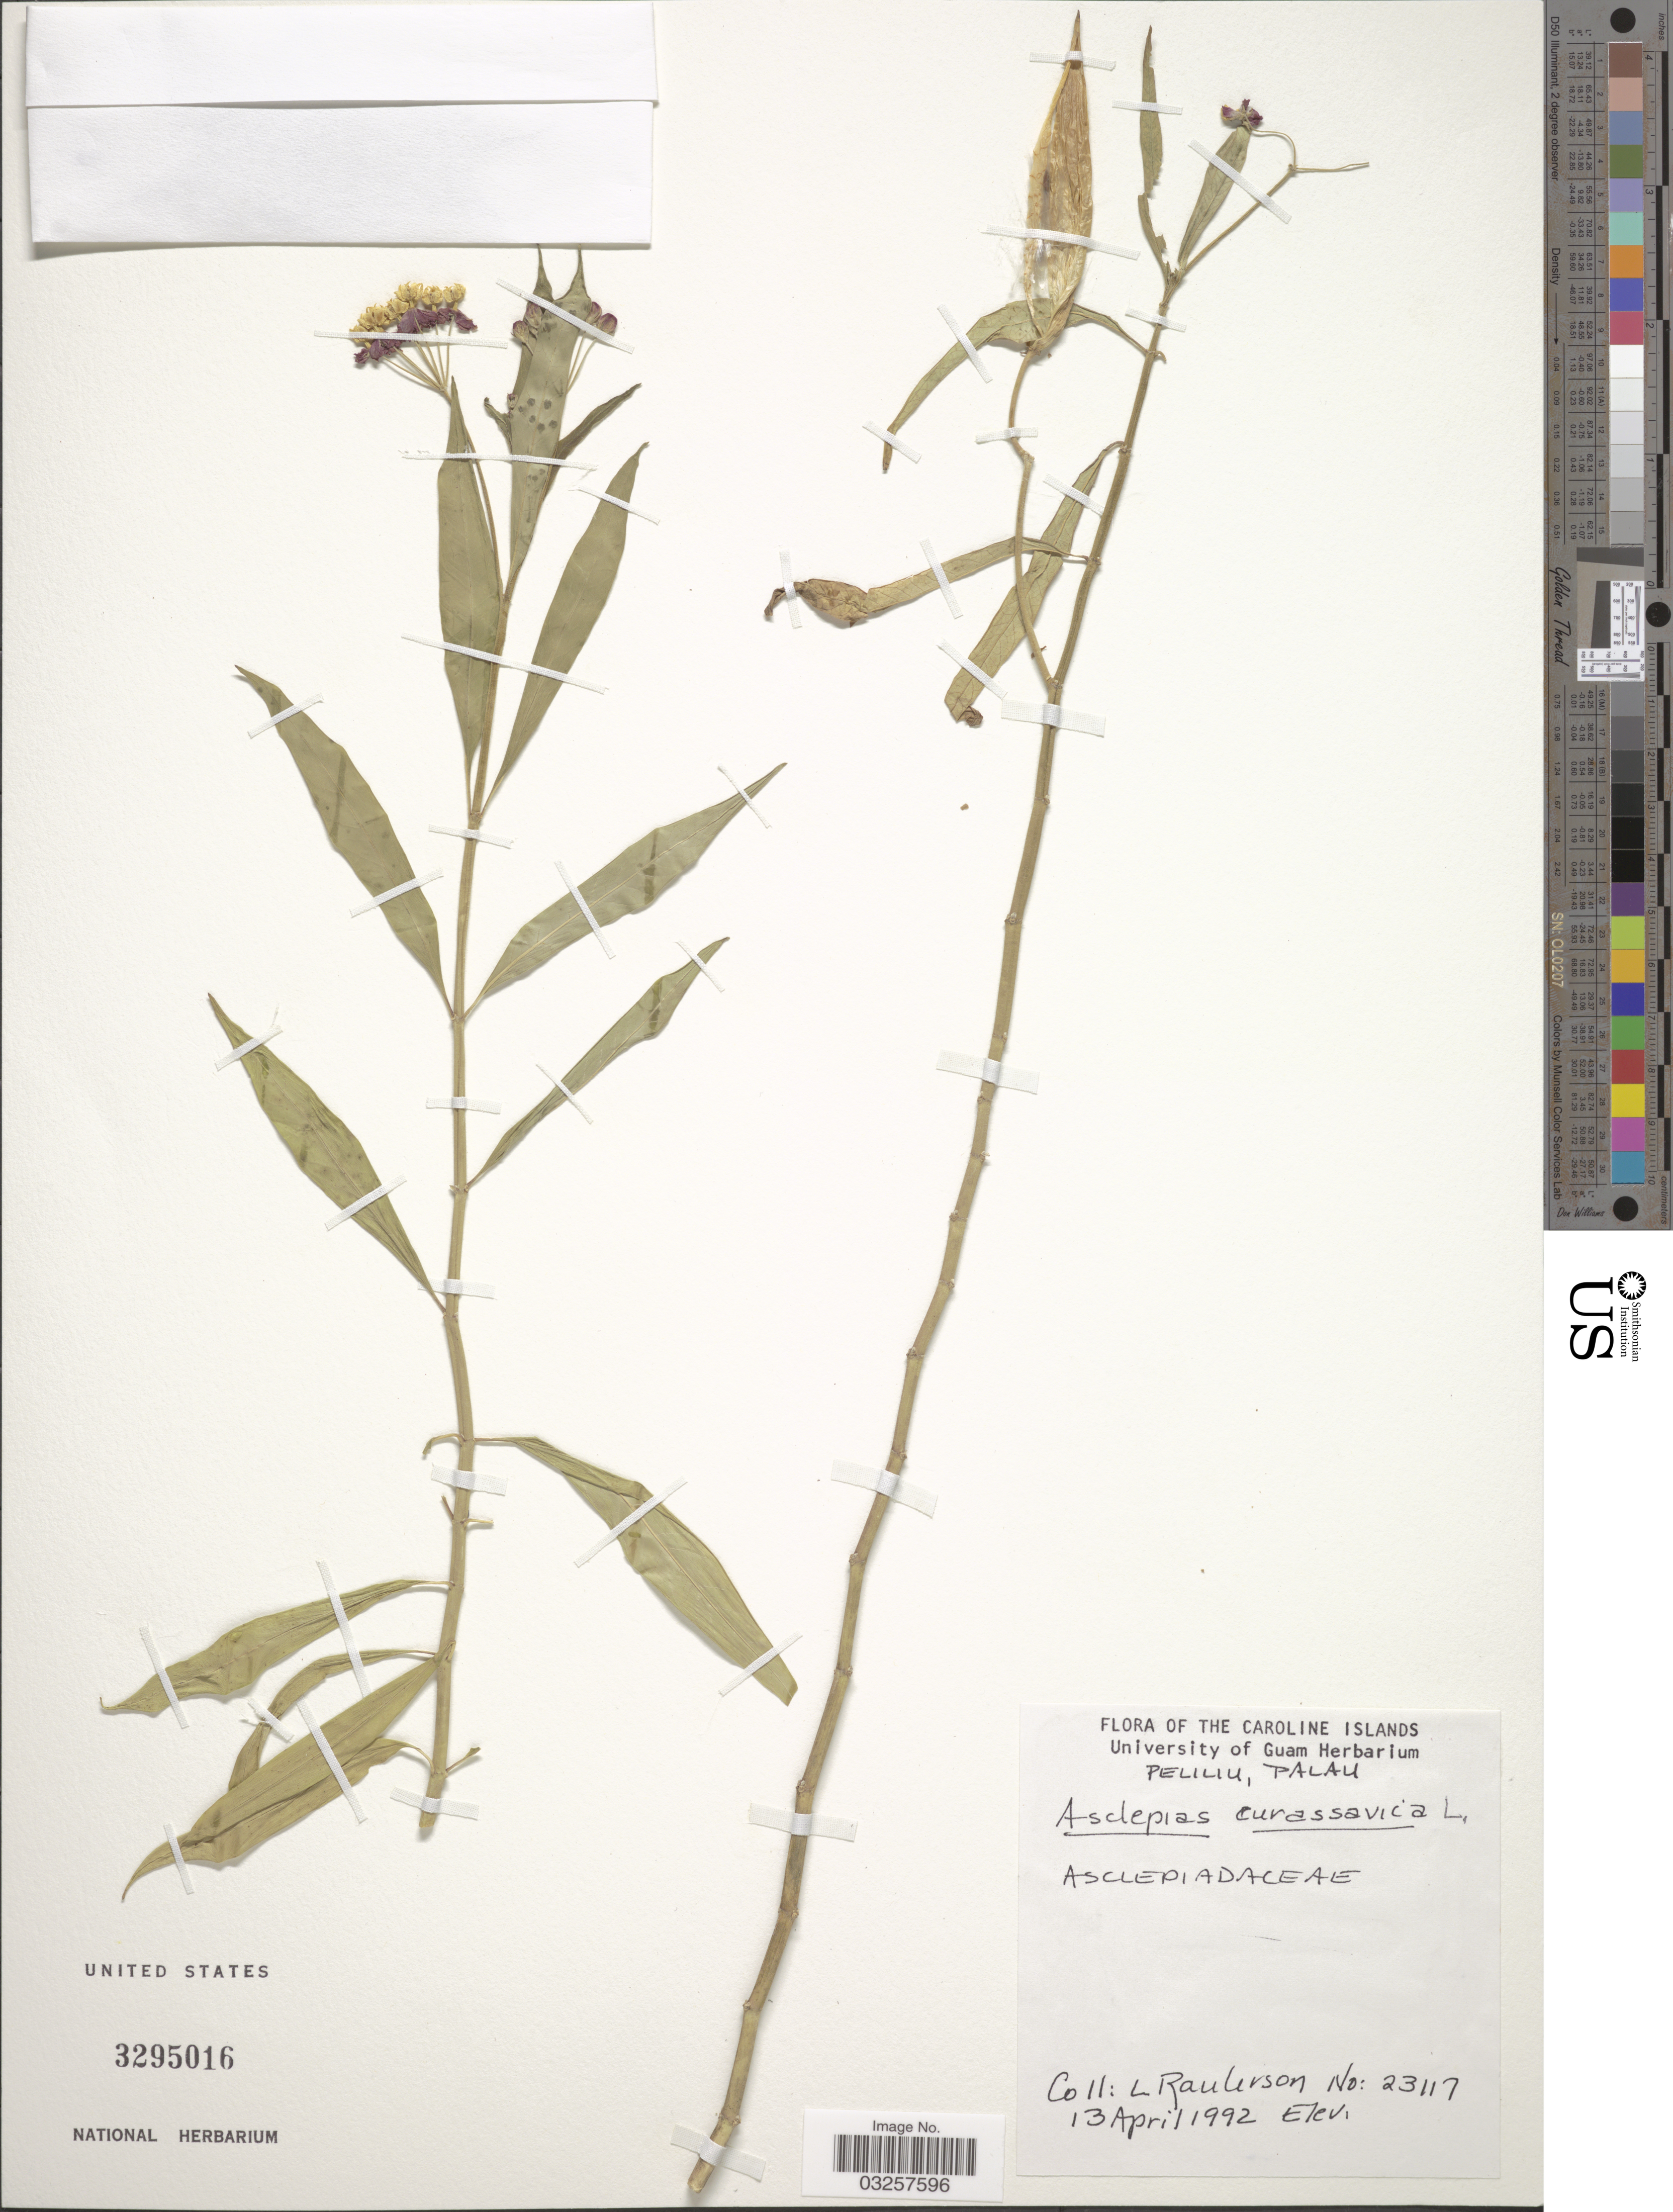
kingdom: Plantae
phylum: Tracheophyta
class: Magnoliopsida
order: Gentianales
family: Apocynaceae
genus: Asclepias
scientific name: Asclepias curassavica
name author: L.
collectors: L. Raulerson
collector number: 23117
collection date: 1992-04-13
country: Palau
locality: Caroline Islands. Pelliliu, Palau.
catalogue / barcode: US 3295016